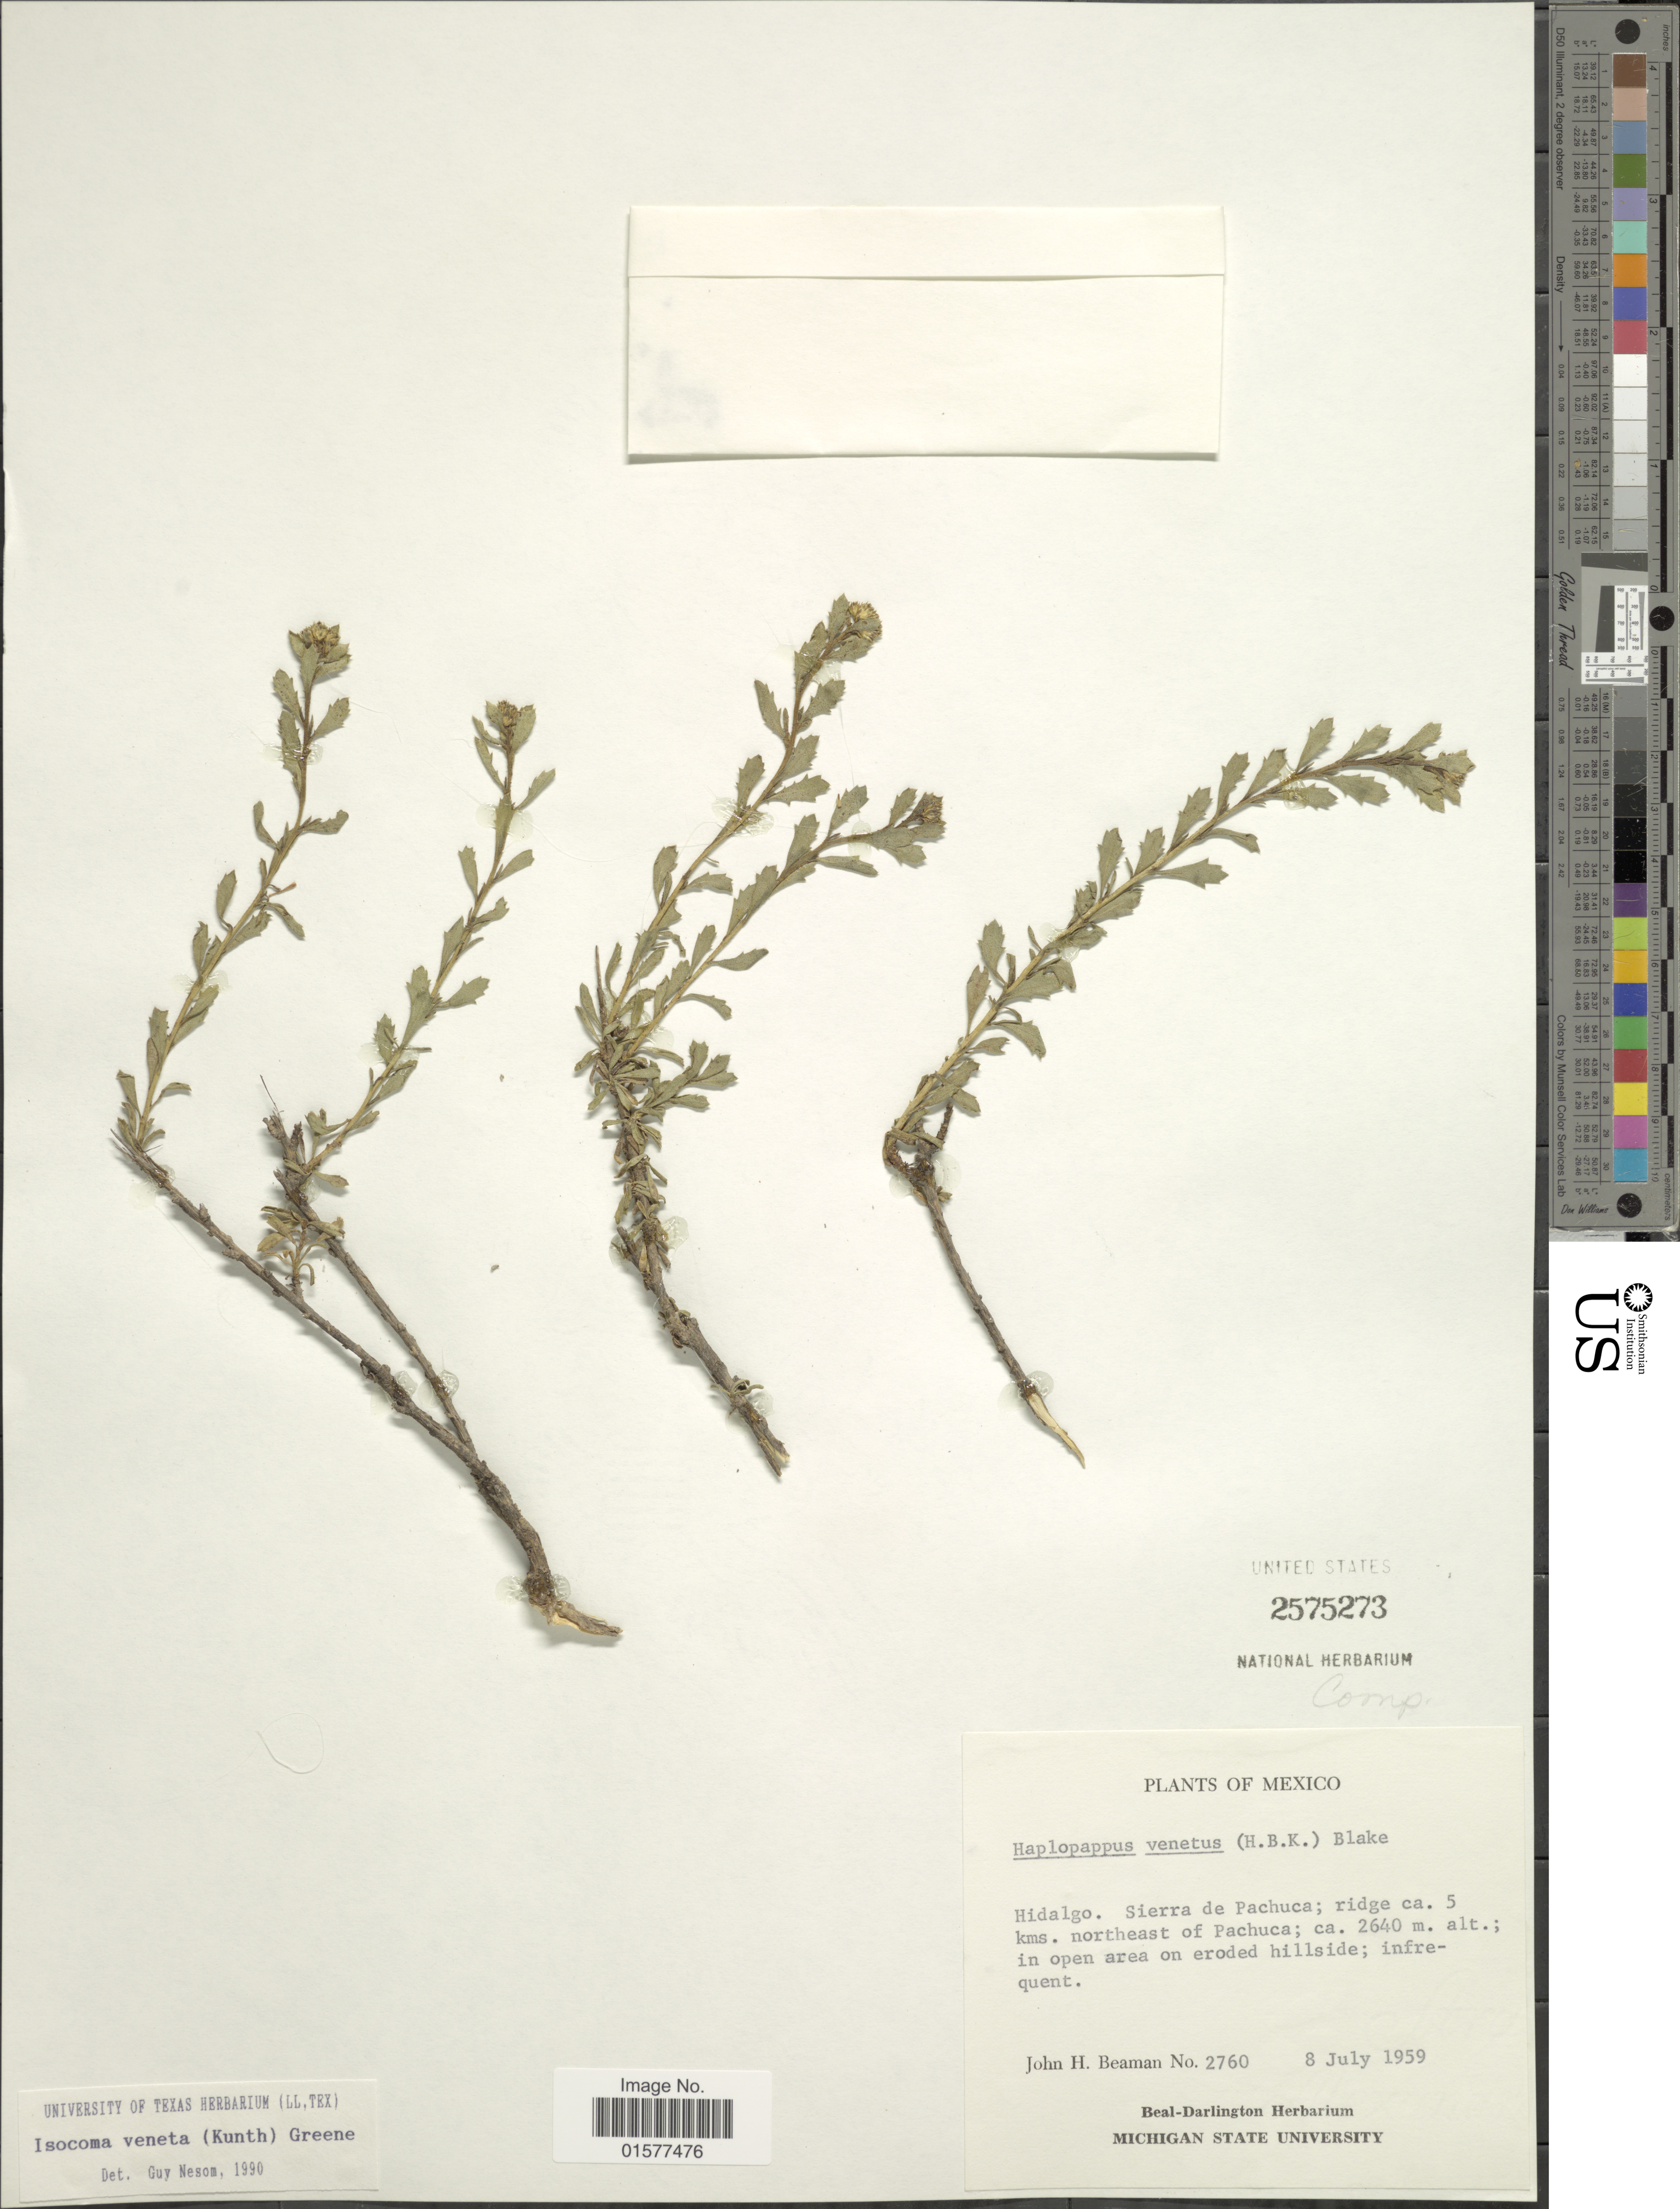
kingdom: Plantae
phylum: Tracheophyta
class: Magnoliopsida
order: Asterales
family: Asteraceae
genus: Isocoma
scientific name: Isocoma veneta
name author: (Kunth) Greene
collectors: J. H. Beaman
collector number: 2760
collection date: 1959-07-08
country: Mexico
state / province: Hidalgo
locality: Hidalgo, Sierra de Pachuca; ridge 5 kms. northeast of Pachuca, In open area on eroded hillside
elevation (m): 2640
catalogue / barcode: US 2575273